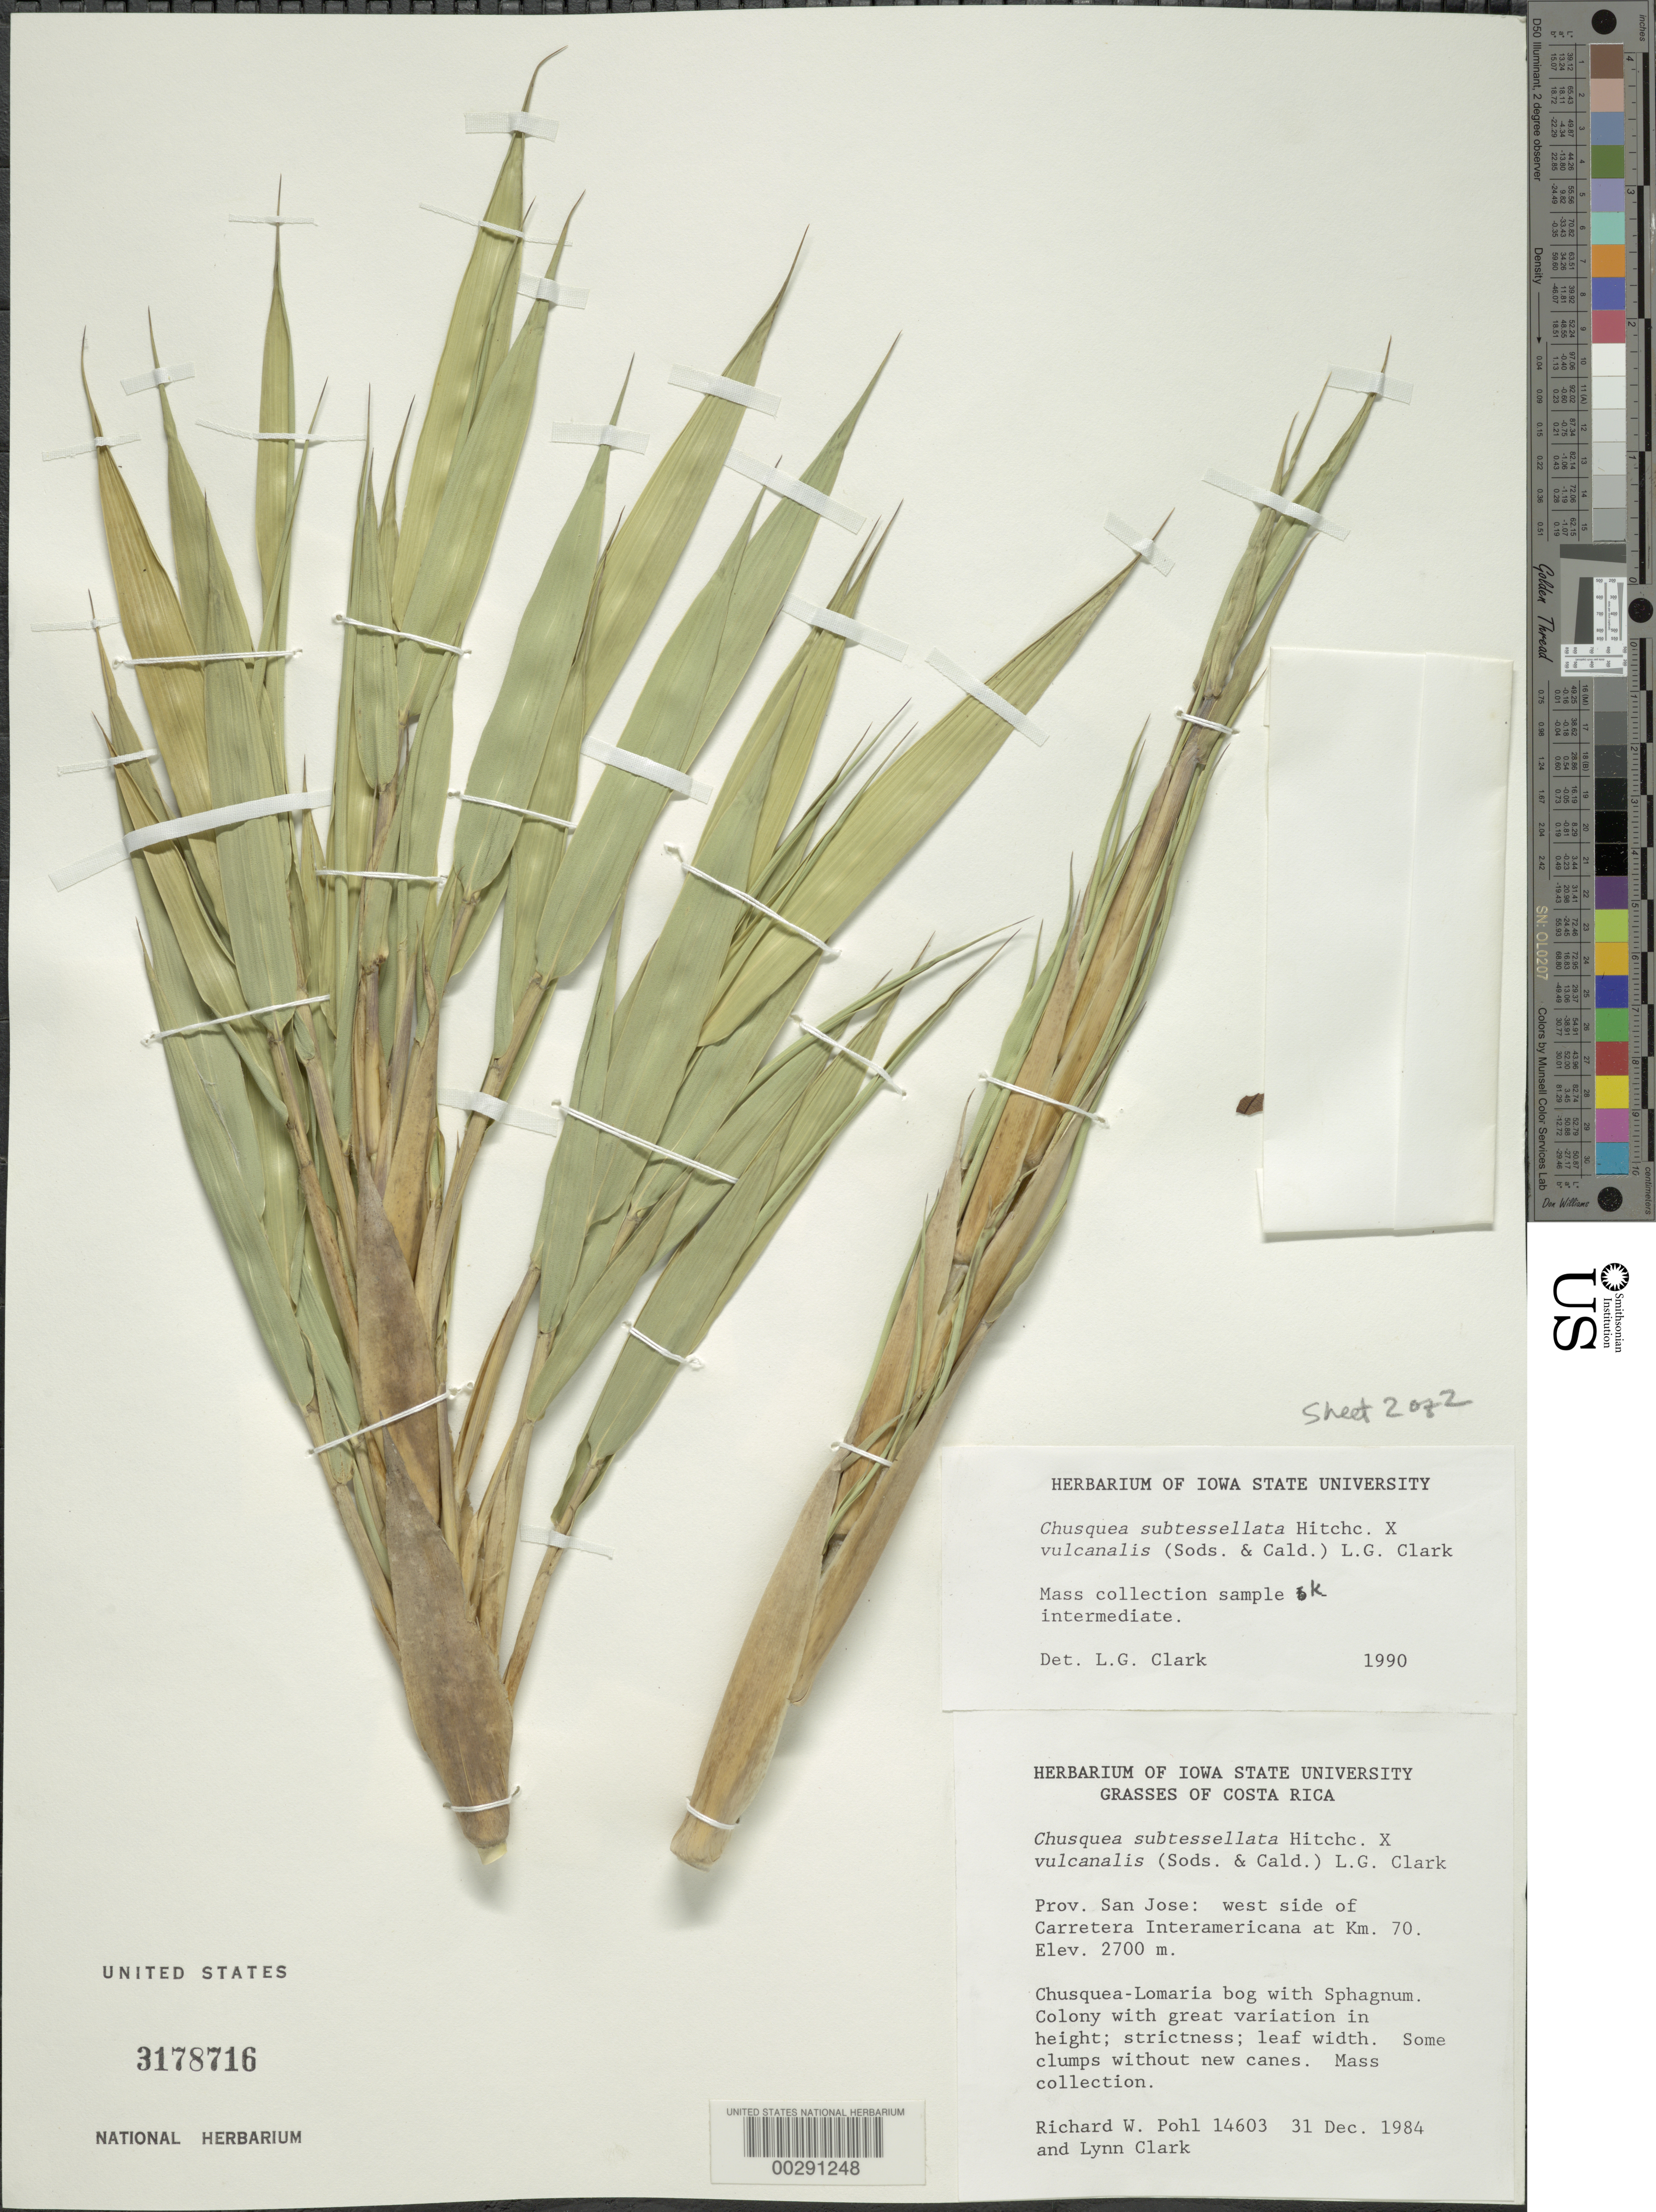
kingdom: Plantae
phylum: Tracheophyta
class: Liliopsida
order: Poales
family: Poaceae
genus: Chusquea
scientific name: Chusquea subtessellata x C. vulcanalis (Soderstr. & C. E. Calderón) L.G. Clark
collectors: R. W. Pohl & L. G. Clark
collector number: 14603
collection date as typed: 31 Dec 1984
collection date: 1984-12-31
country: Costa Rica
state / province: San José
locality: W side of carretera interamericana at km 70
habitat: Bog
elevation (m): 2700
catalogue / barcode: US 3178716